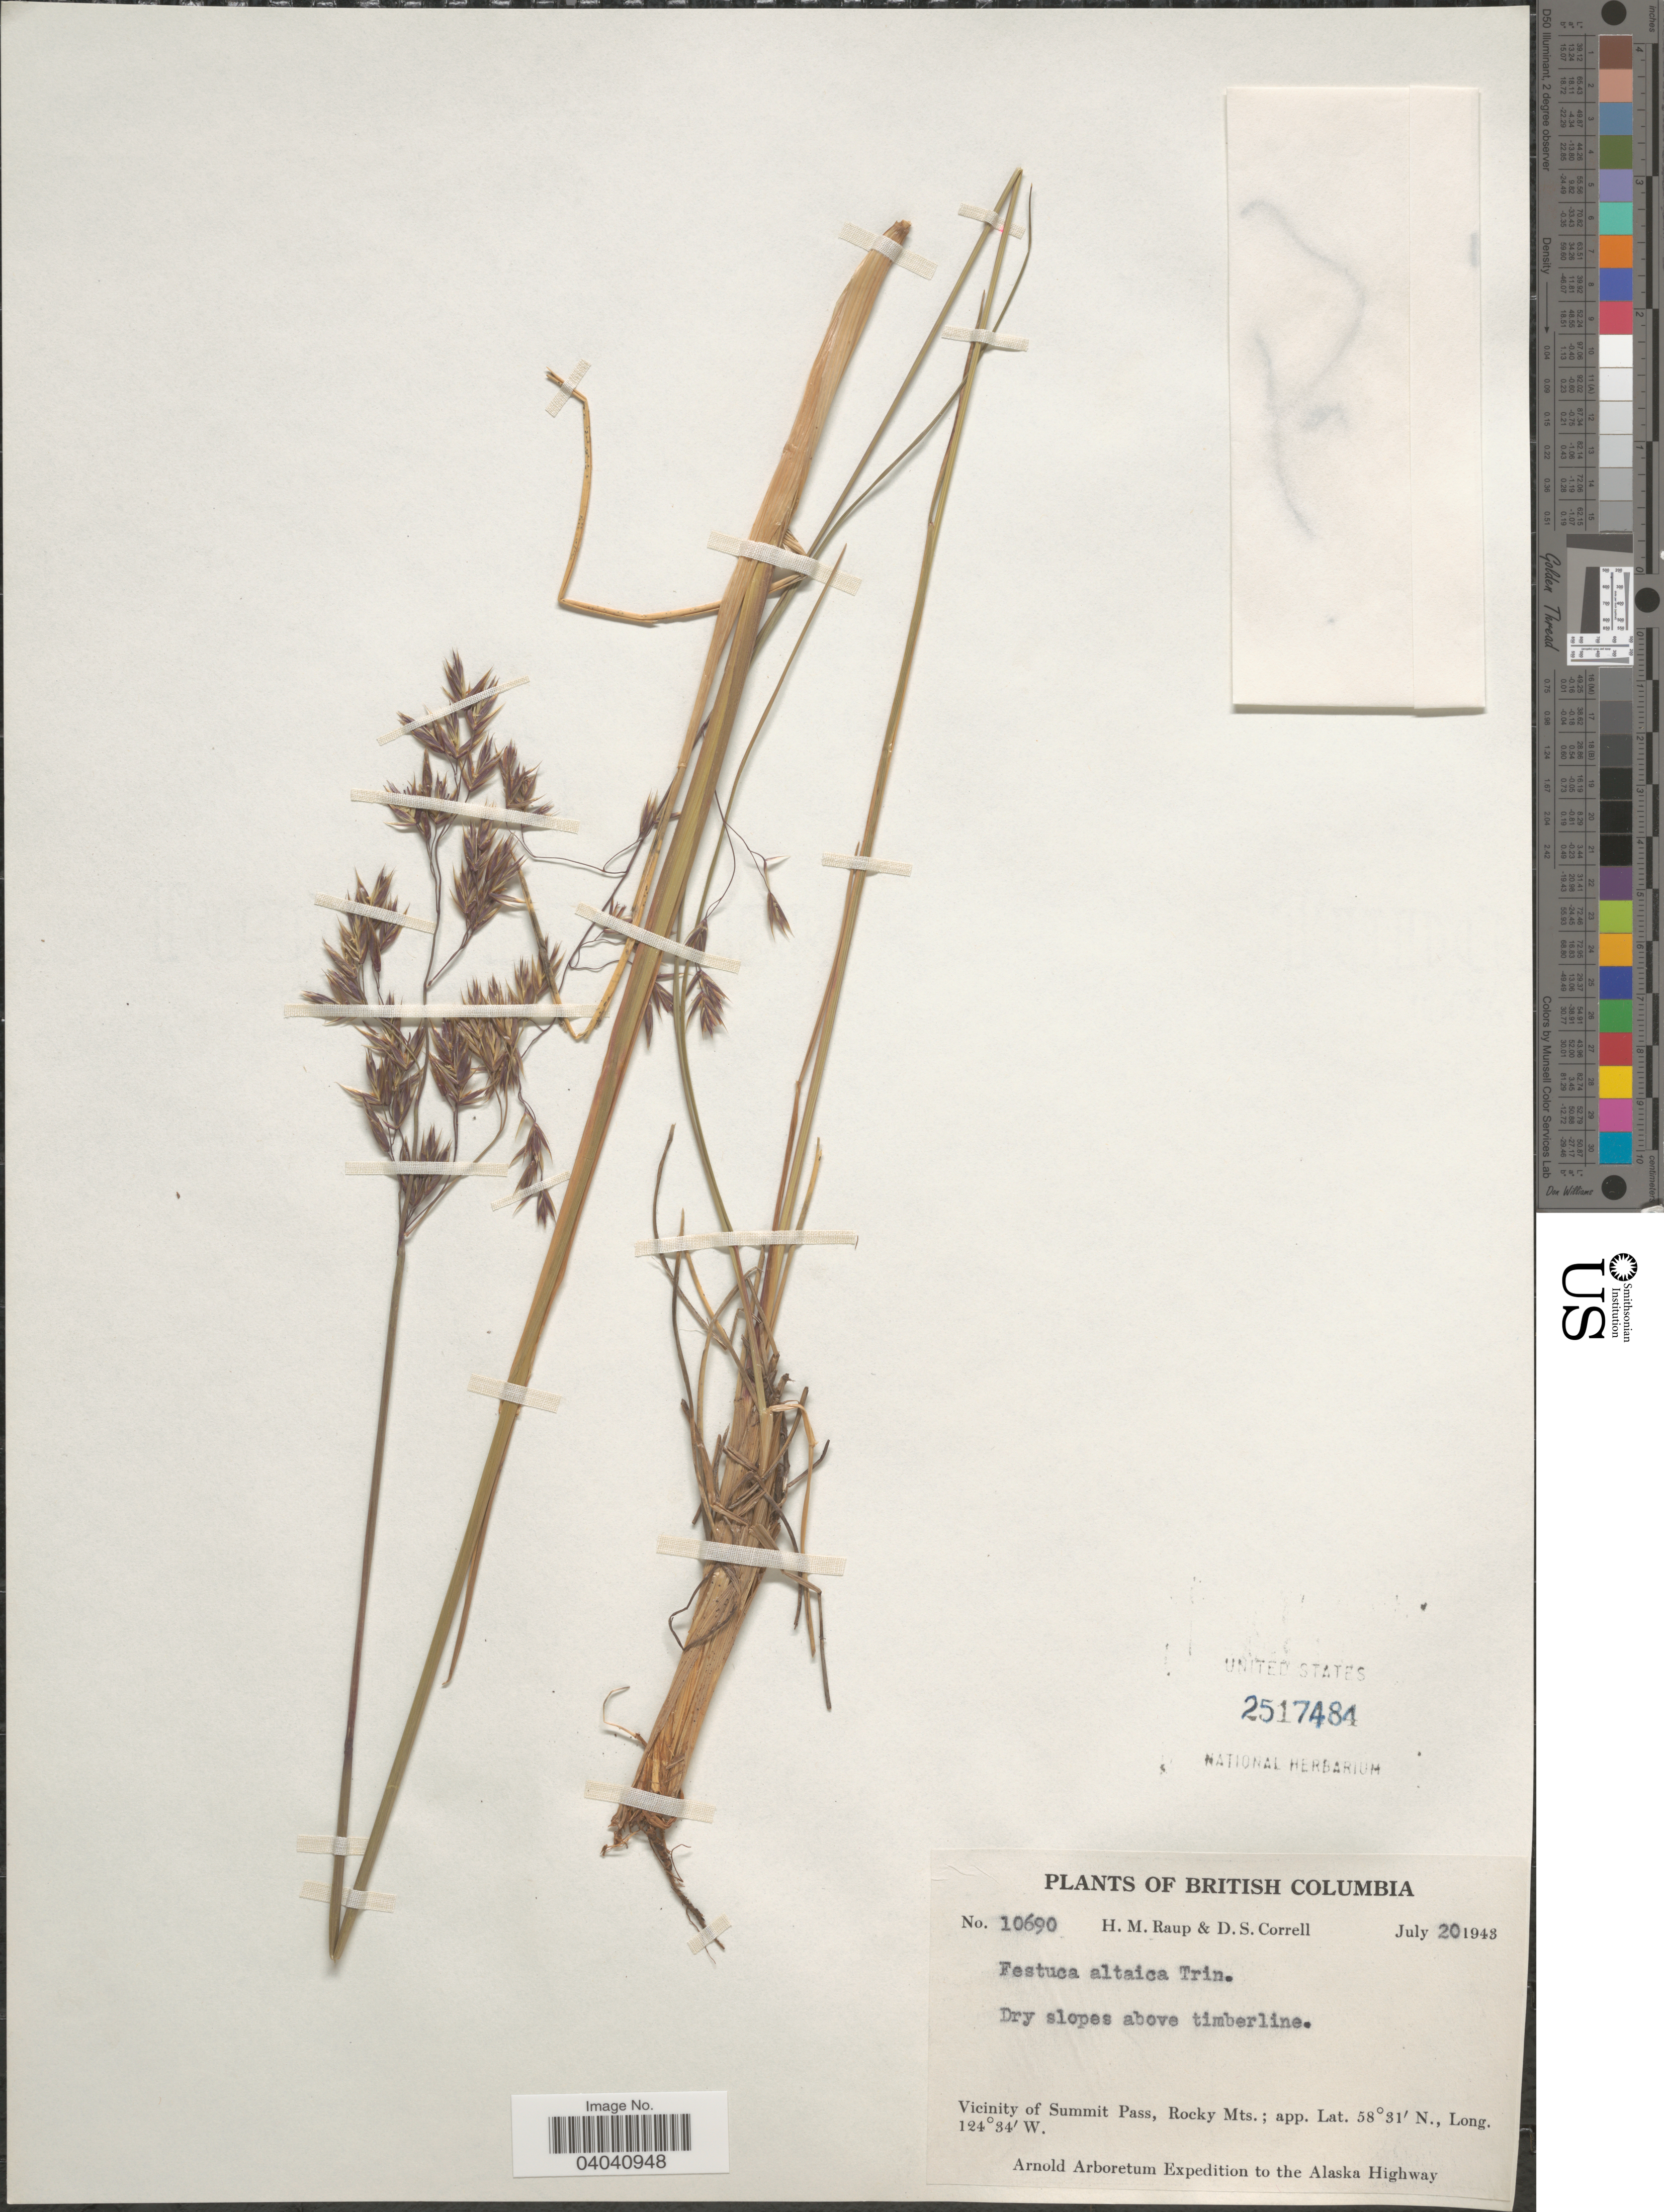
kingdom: Plantae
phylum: Tracheophyta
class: Liliopsida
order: Poales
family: Poaceae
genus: Festuca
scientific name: Festuca altaica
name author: Trin.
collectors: H. Raup & D. S. Correll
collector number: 10690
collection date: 1943-07-20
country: Canada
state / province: British Columbia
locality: Dry slopes above timberline. Vicinity of Summit Pass, Rocky Mts. Alaska Highway.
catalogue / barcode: US 2517484